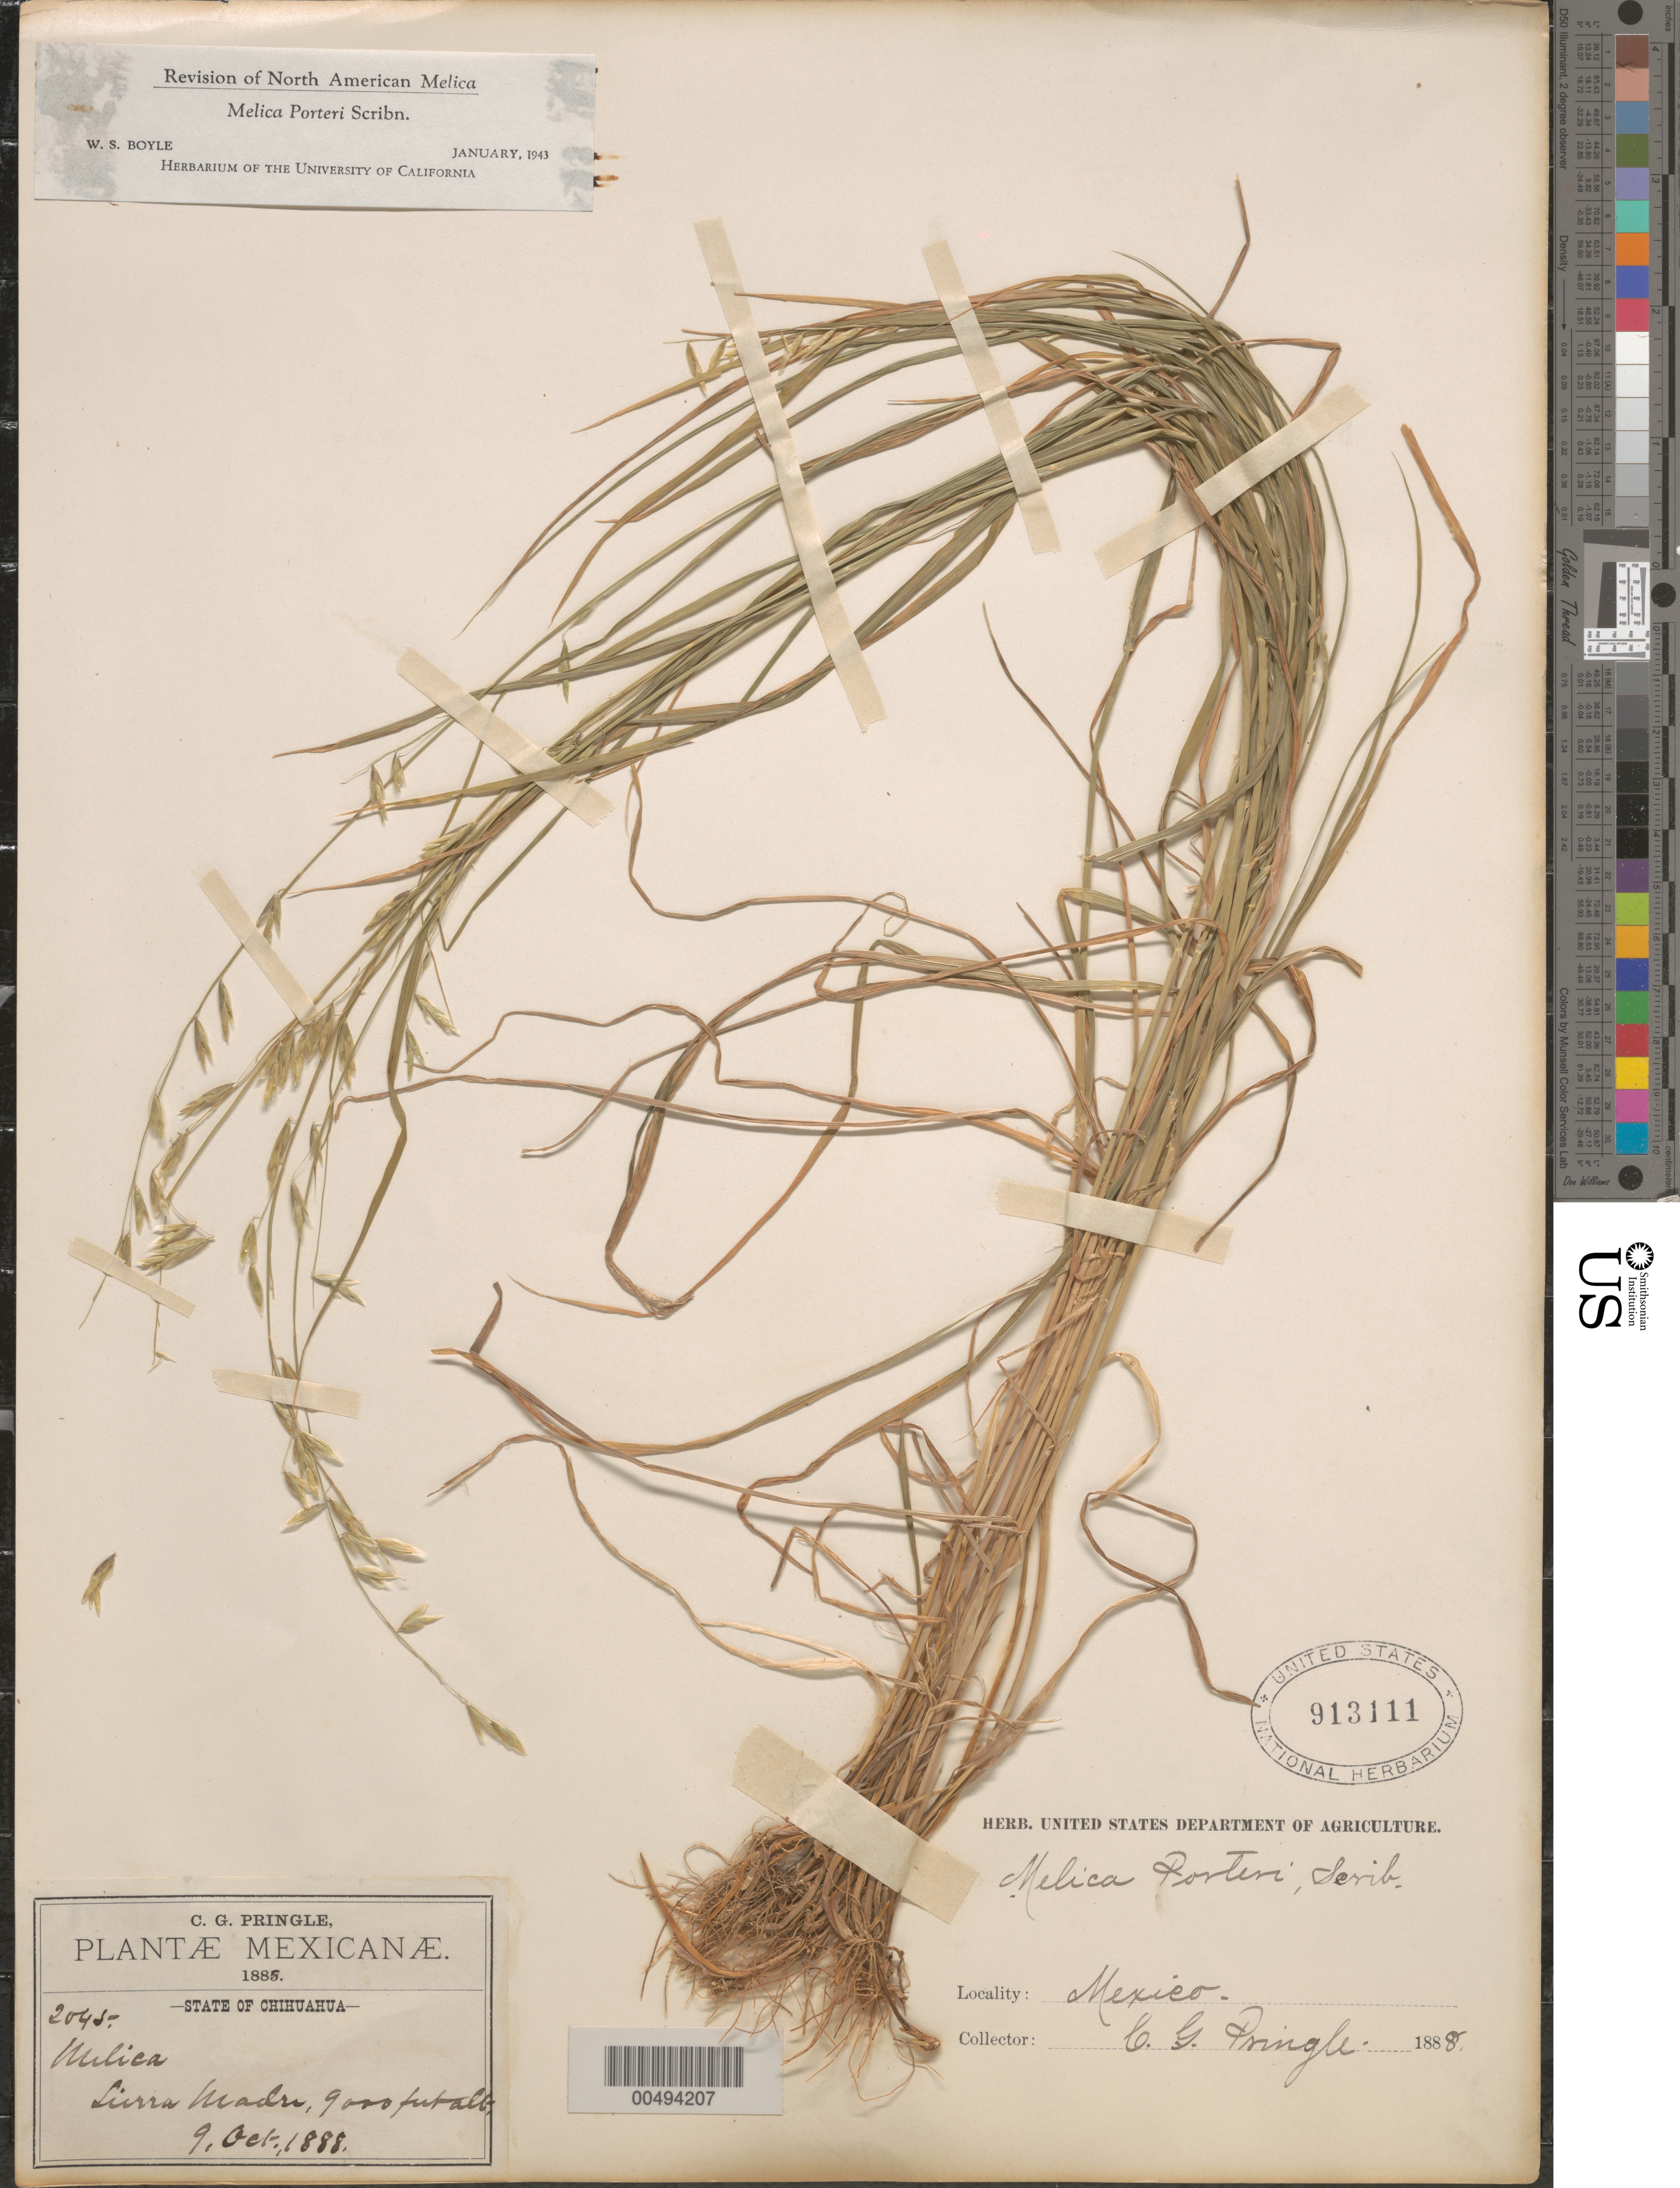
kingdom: Plantae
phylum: Tracheophyta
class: Liliopsida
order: Poales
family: Poaceae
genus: Melica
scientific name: Melica porteri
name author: Scribn.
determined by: Boyle, W. S.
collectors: C. G. Pringle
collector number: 2045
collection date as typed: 9 Oct 1888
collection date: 1888-10-09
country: Mexico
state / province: Chihuahua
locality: Sierra Madre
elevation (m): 2743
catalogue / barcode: US 913111